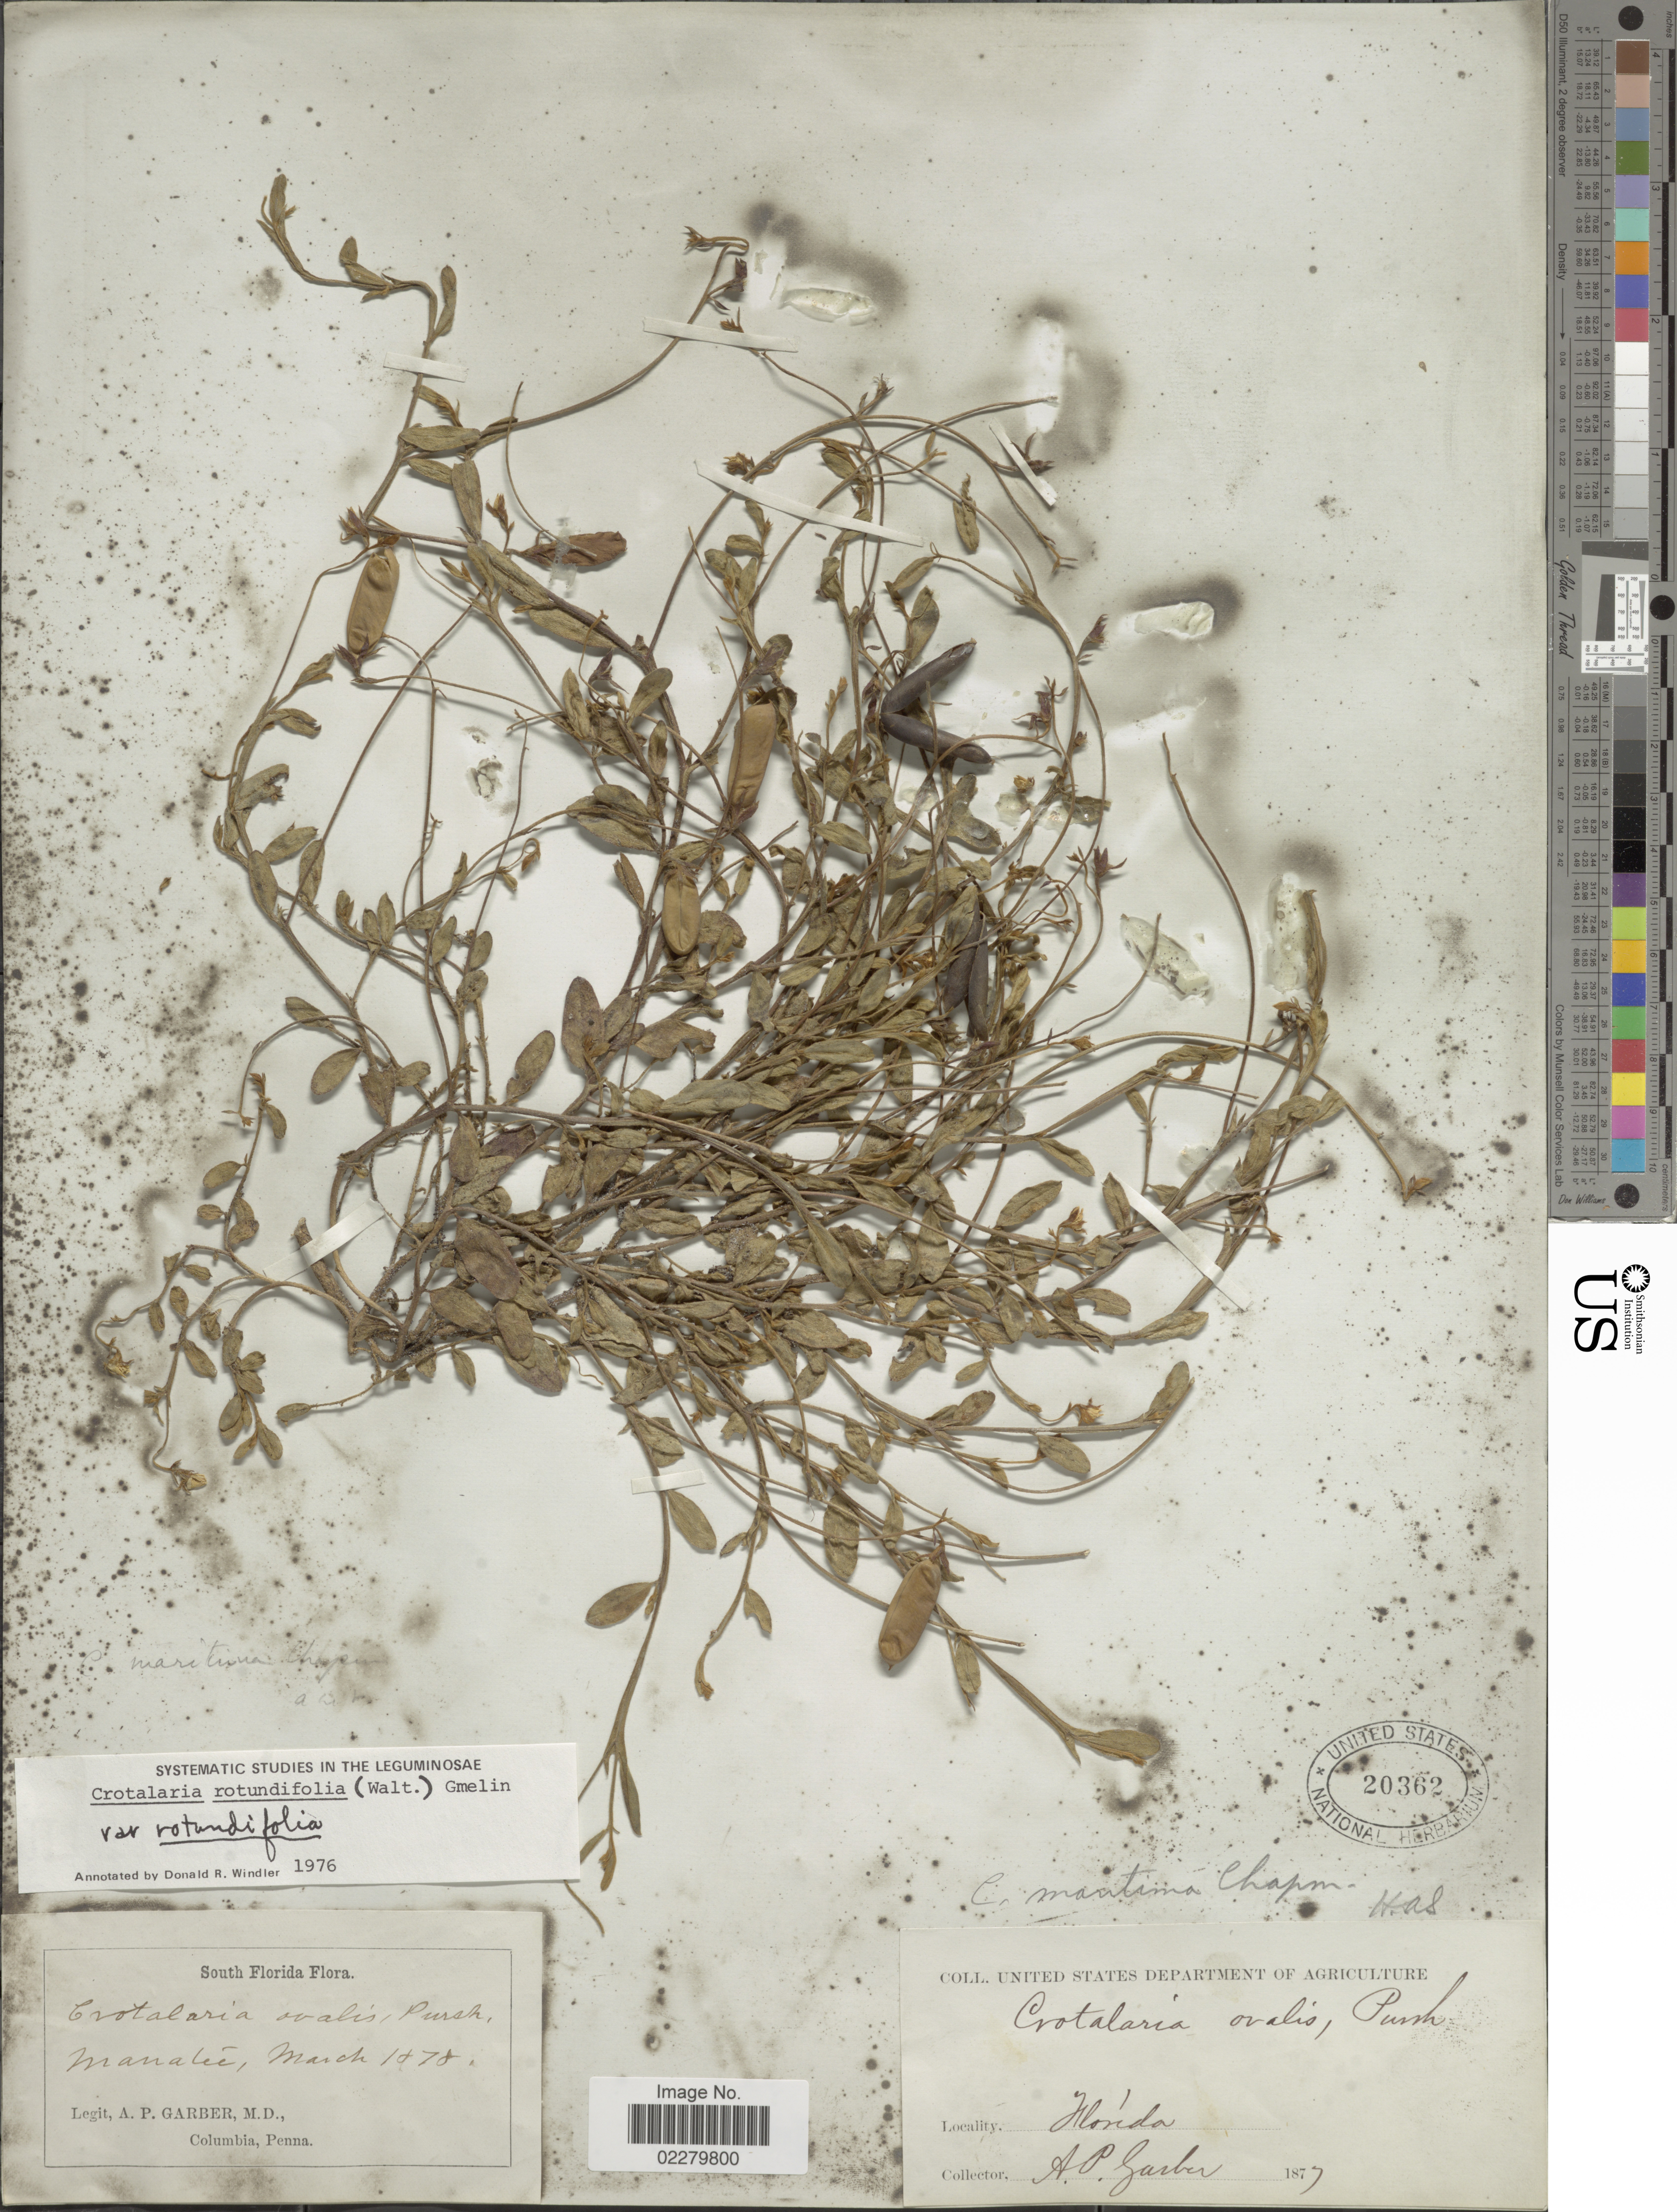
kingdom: Plantae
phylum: Tracheophyta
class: Magnoliopsida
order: Fabales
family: Fabaceae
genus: Crotalaria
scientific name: Crotalaria rotundifolia var. rotundifolia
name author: (Walter) J.F. Gmel.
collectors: A. P. Garber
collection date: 1878-03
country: United States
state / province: Florida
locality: South Florida. Manatee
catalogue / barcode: US 20362